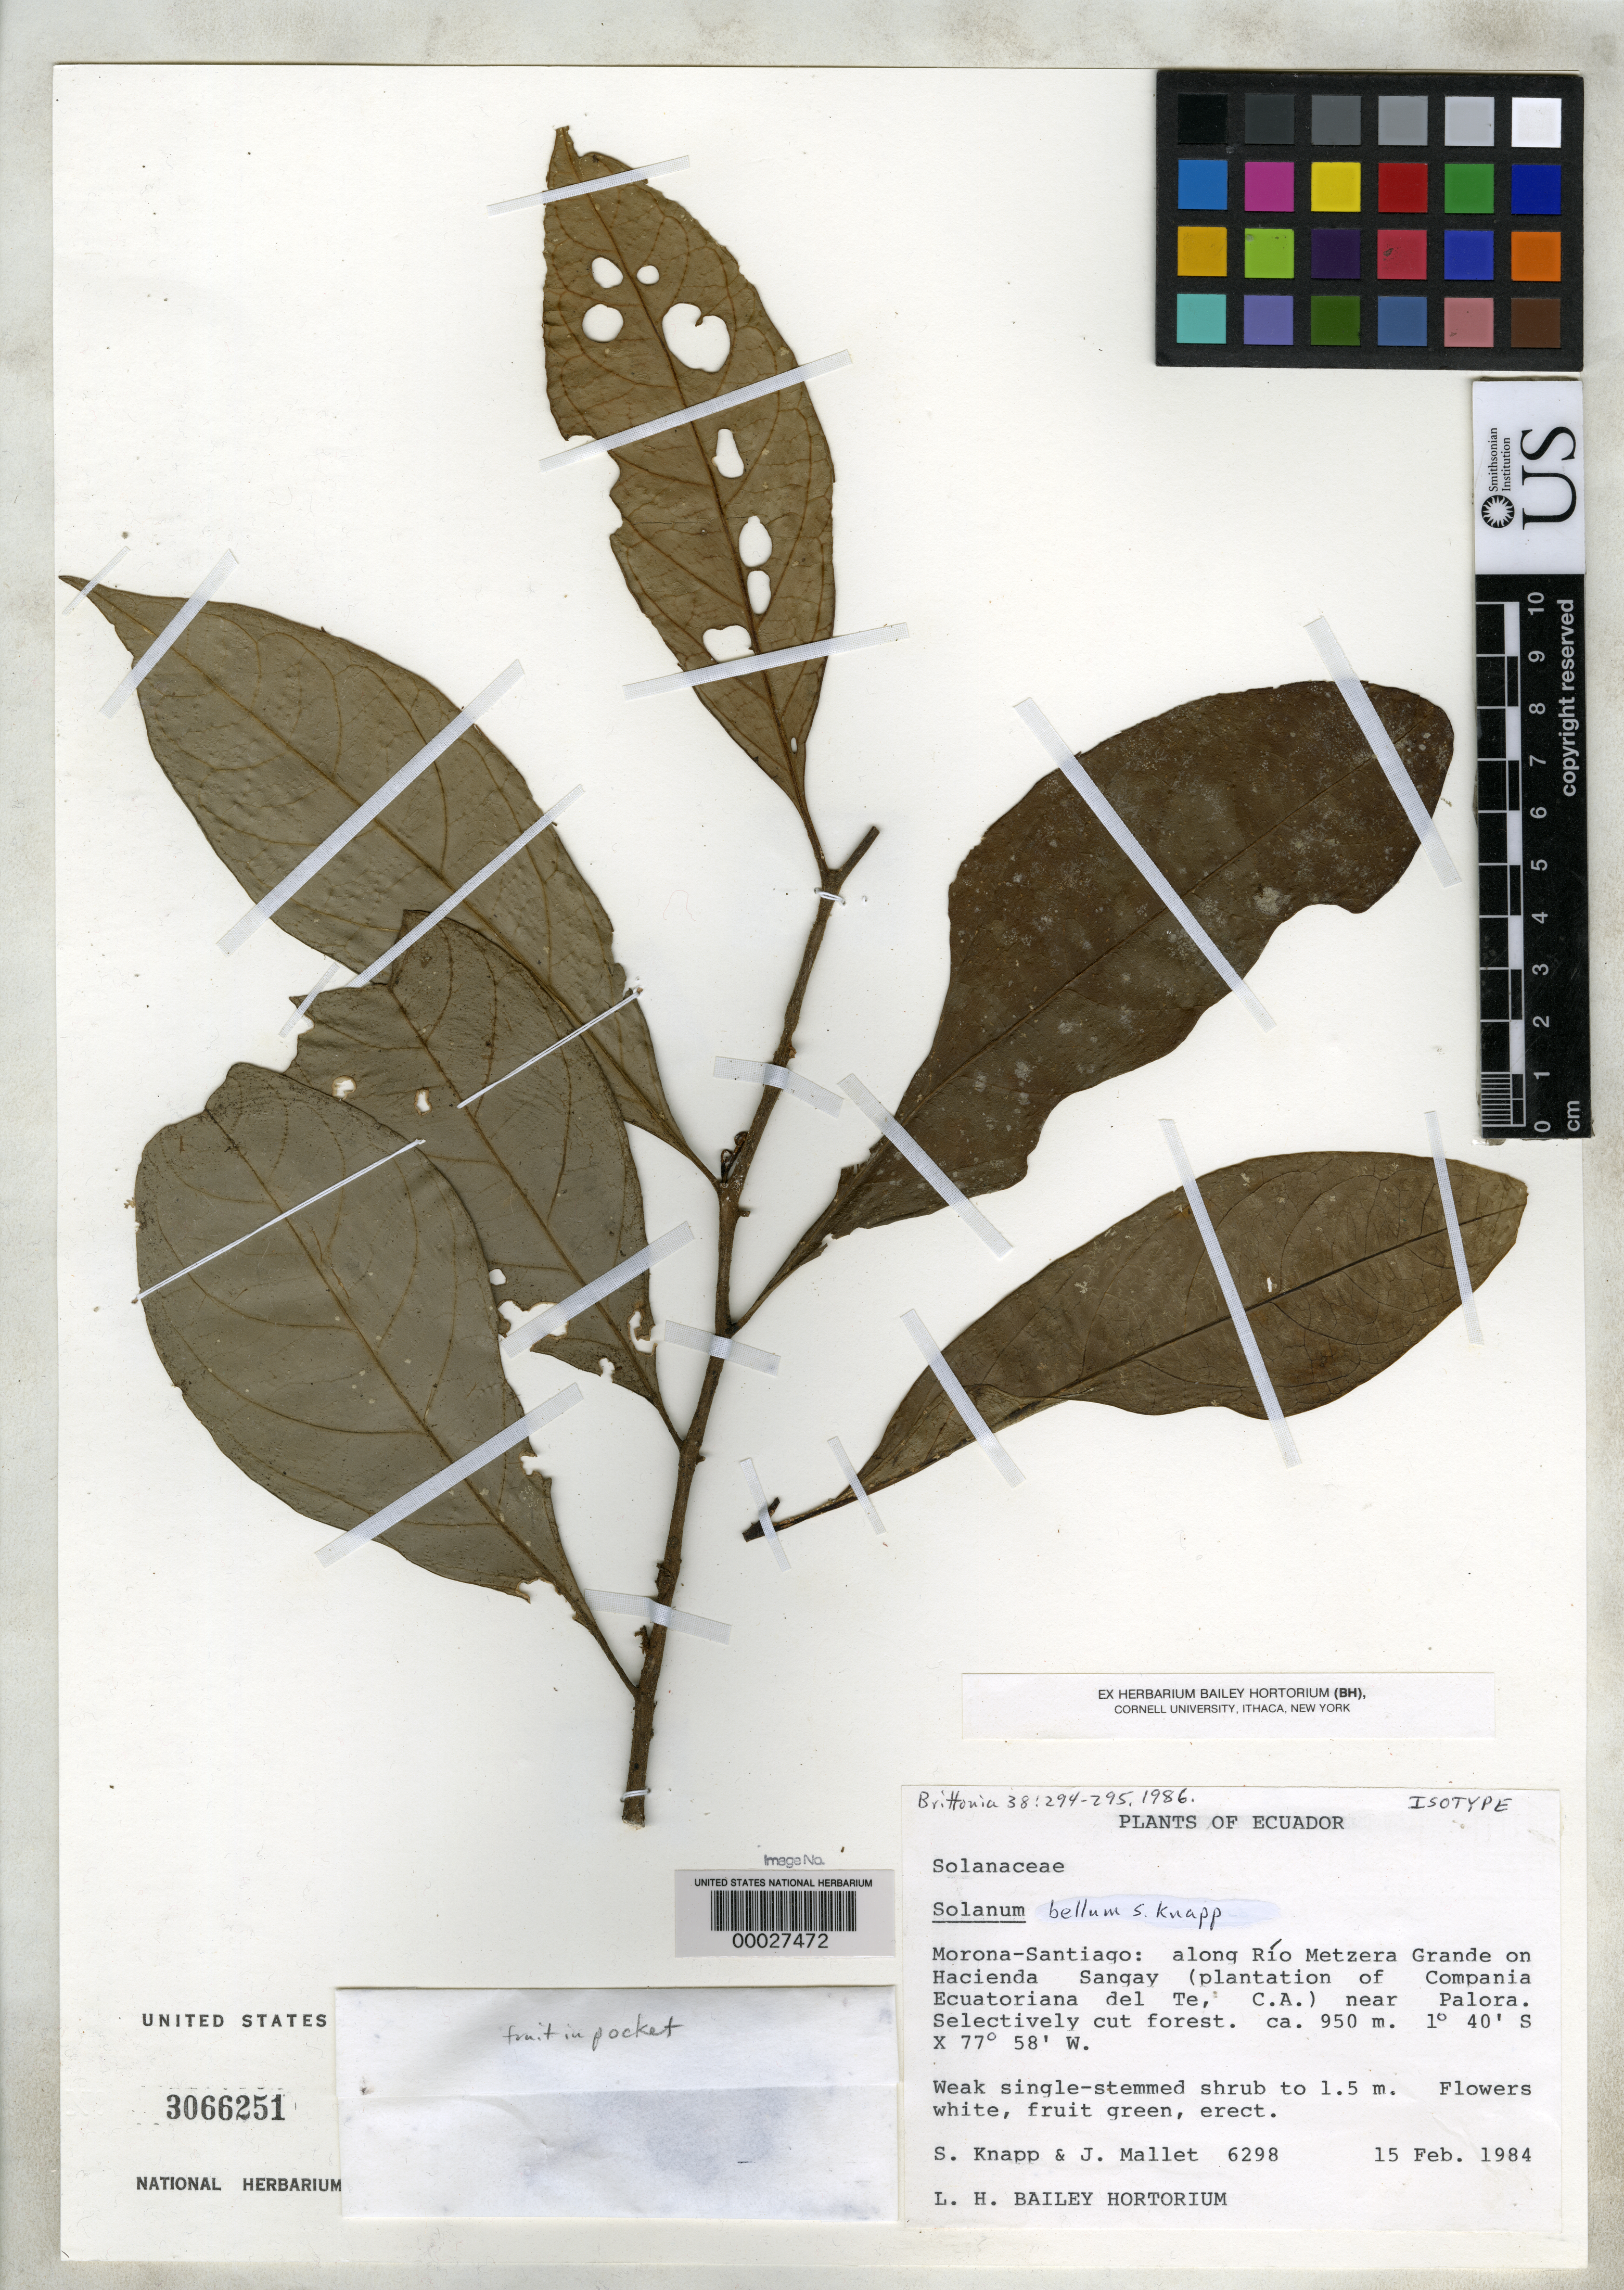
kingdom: Plantae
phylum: Tracheophyta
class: Magnoliopsida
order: Solanales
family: Solanaceae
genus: Solanum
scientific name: Solanum bellum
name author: S. Knapp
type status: Isotype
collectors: S. Knapp & J. Mallet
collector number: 6298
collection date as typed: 15 Feb 1984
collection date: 1984-02-15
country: Ecuador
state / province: Morona-Santiago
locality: Along Rio Metzera Grande on Hacienda San Gay, near Palora.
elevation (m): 950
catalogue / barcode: US 3066251